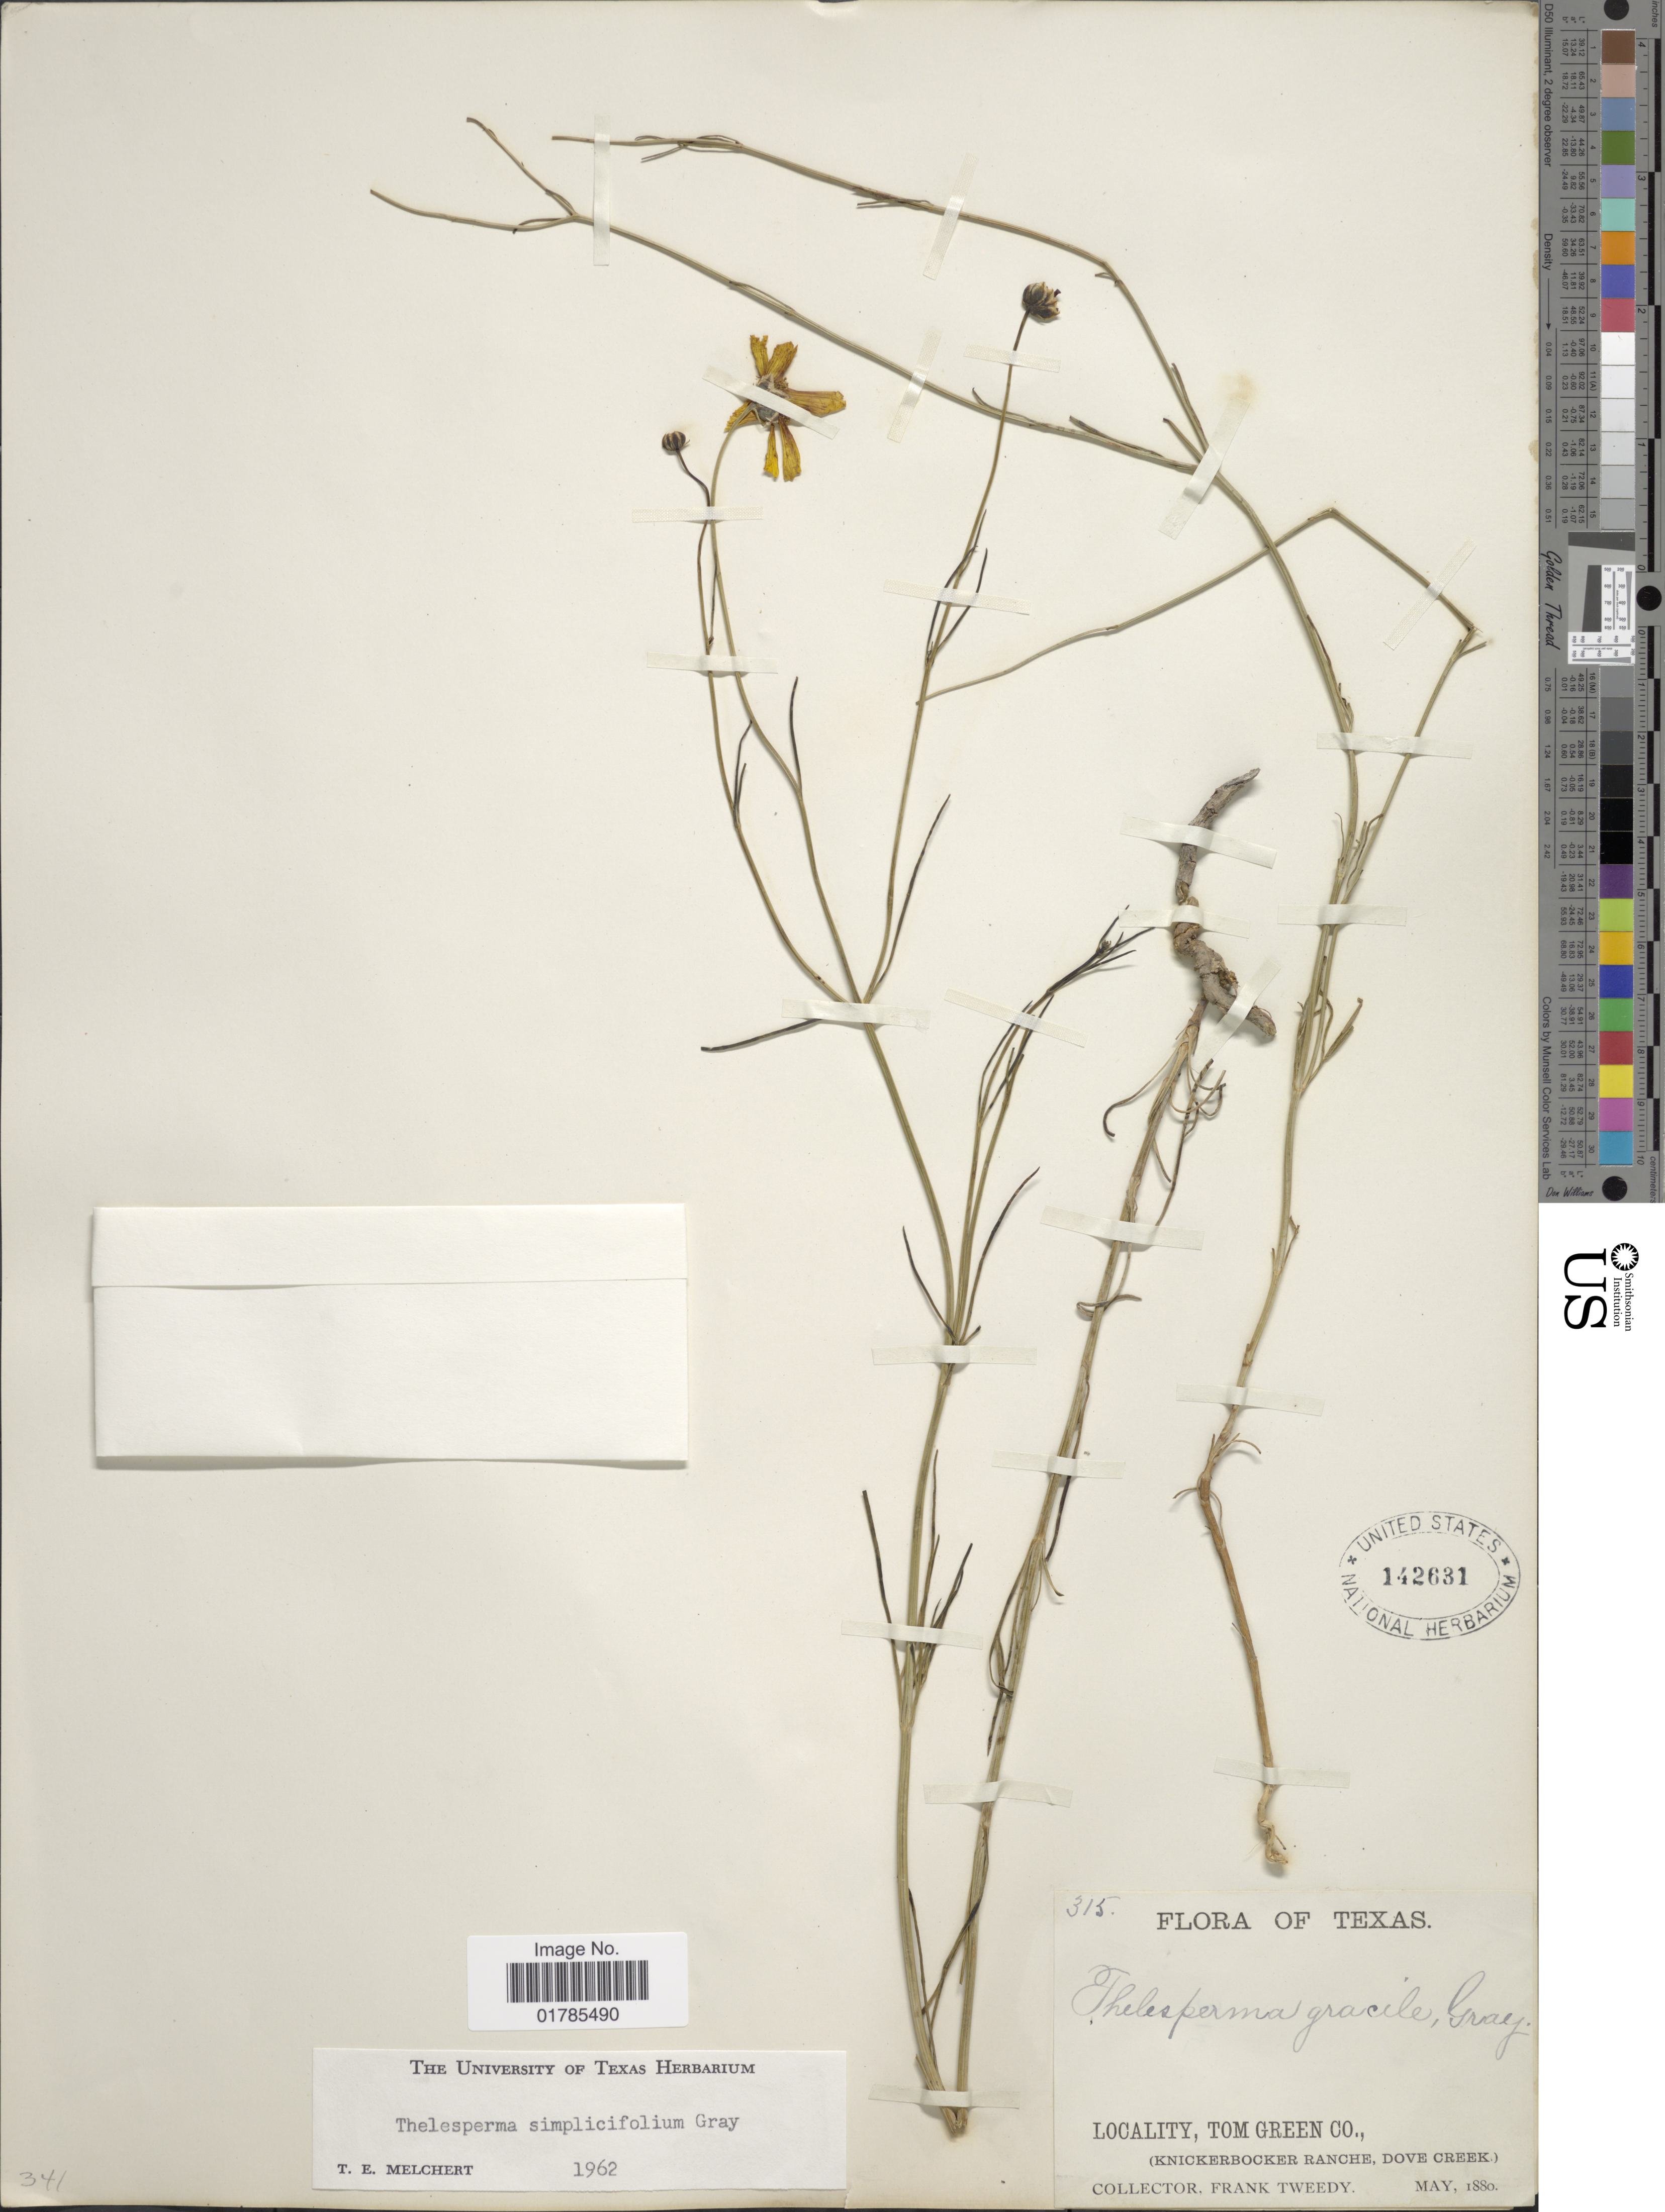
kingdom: Plantae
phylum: Tracheophyta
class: Magnoliopsida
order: Asterales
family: Asteraceae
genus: Thelesperma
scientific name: Thelesperma simplicifolium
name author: A. Gray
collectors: F. Tweedy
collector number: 315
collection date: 1880-05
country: United States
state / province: Texas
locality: Tom Green Co. (Knickerbocker Ranche, Dove Creek)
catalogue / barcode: US 142631